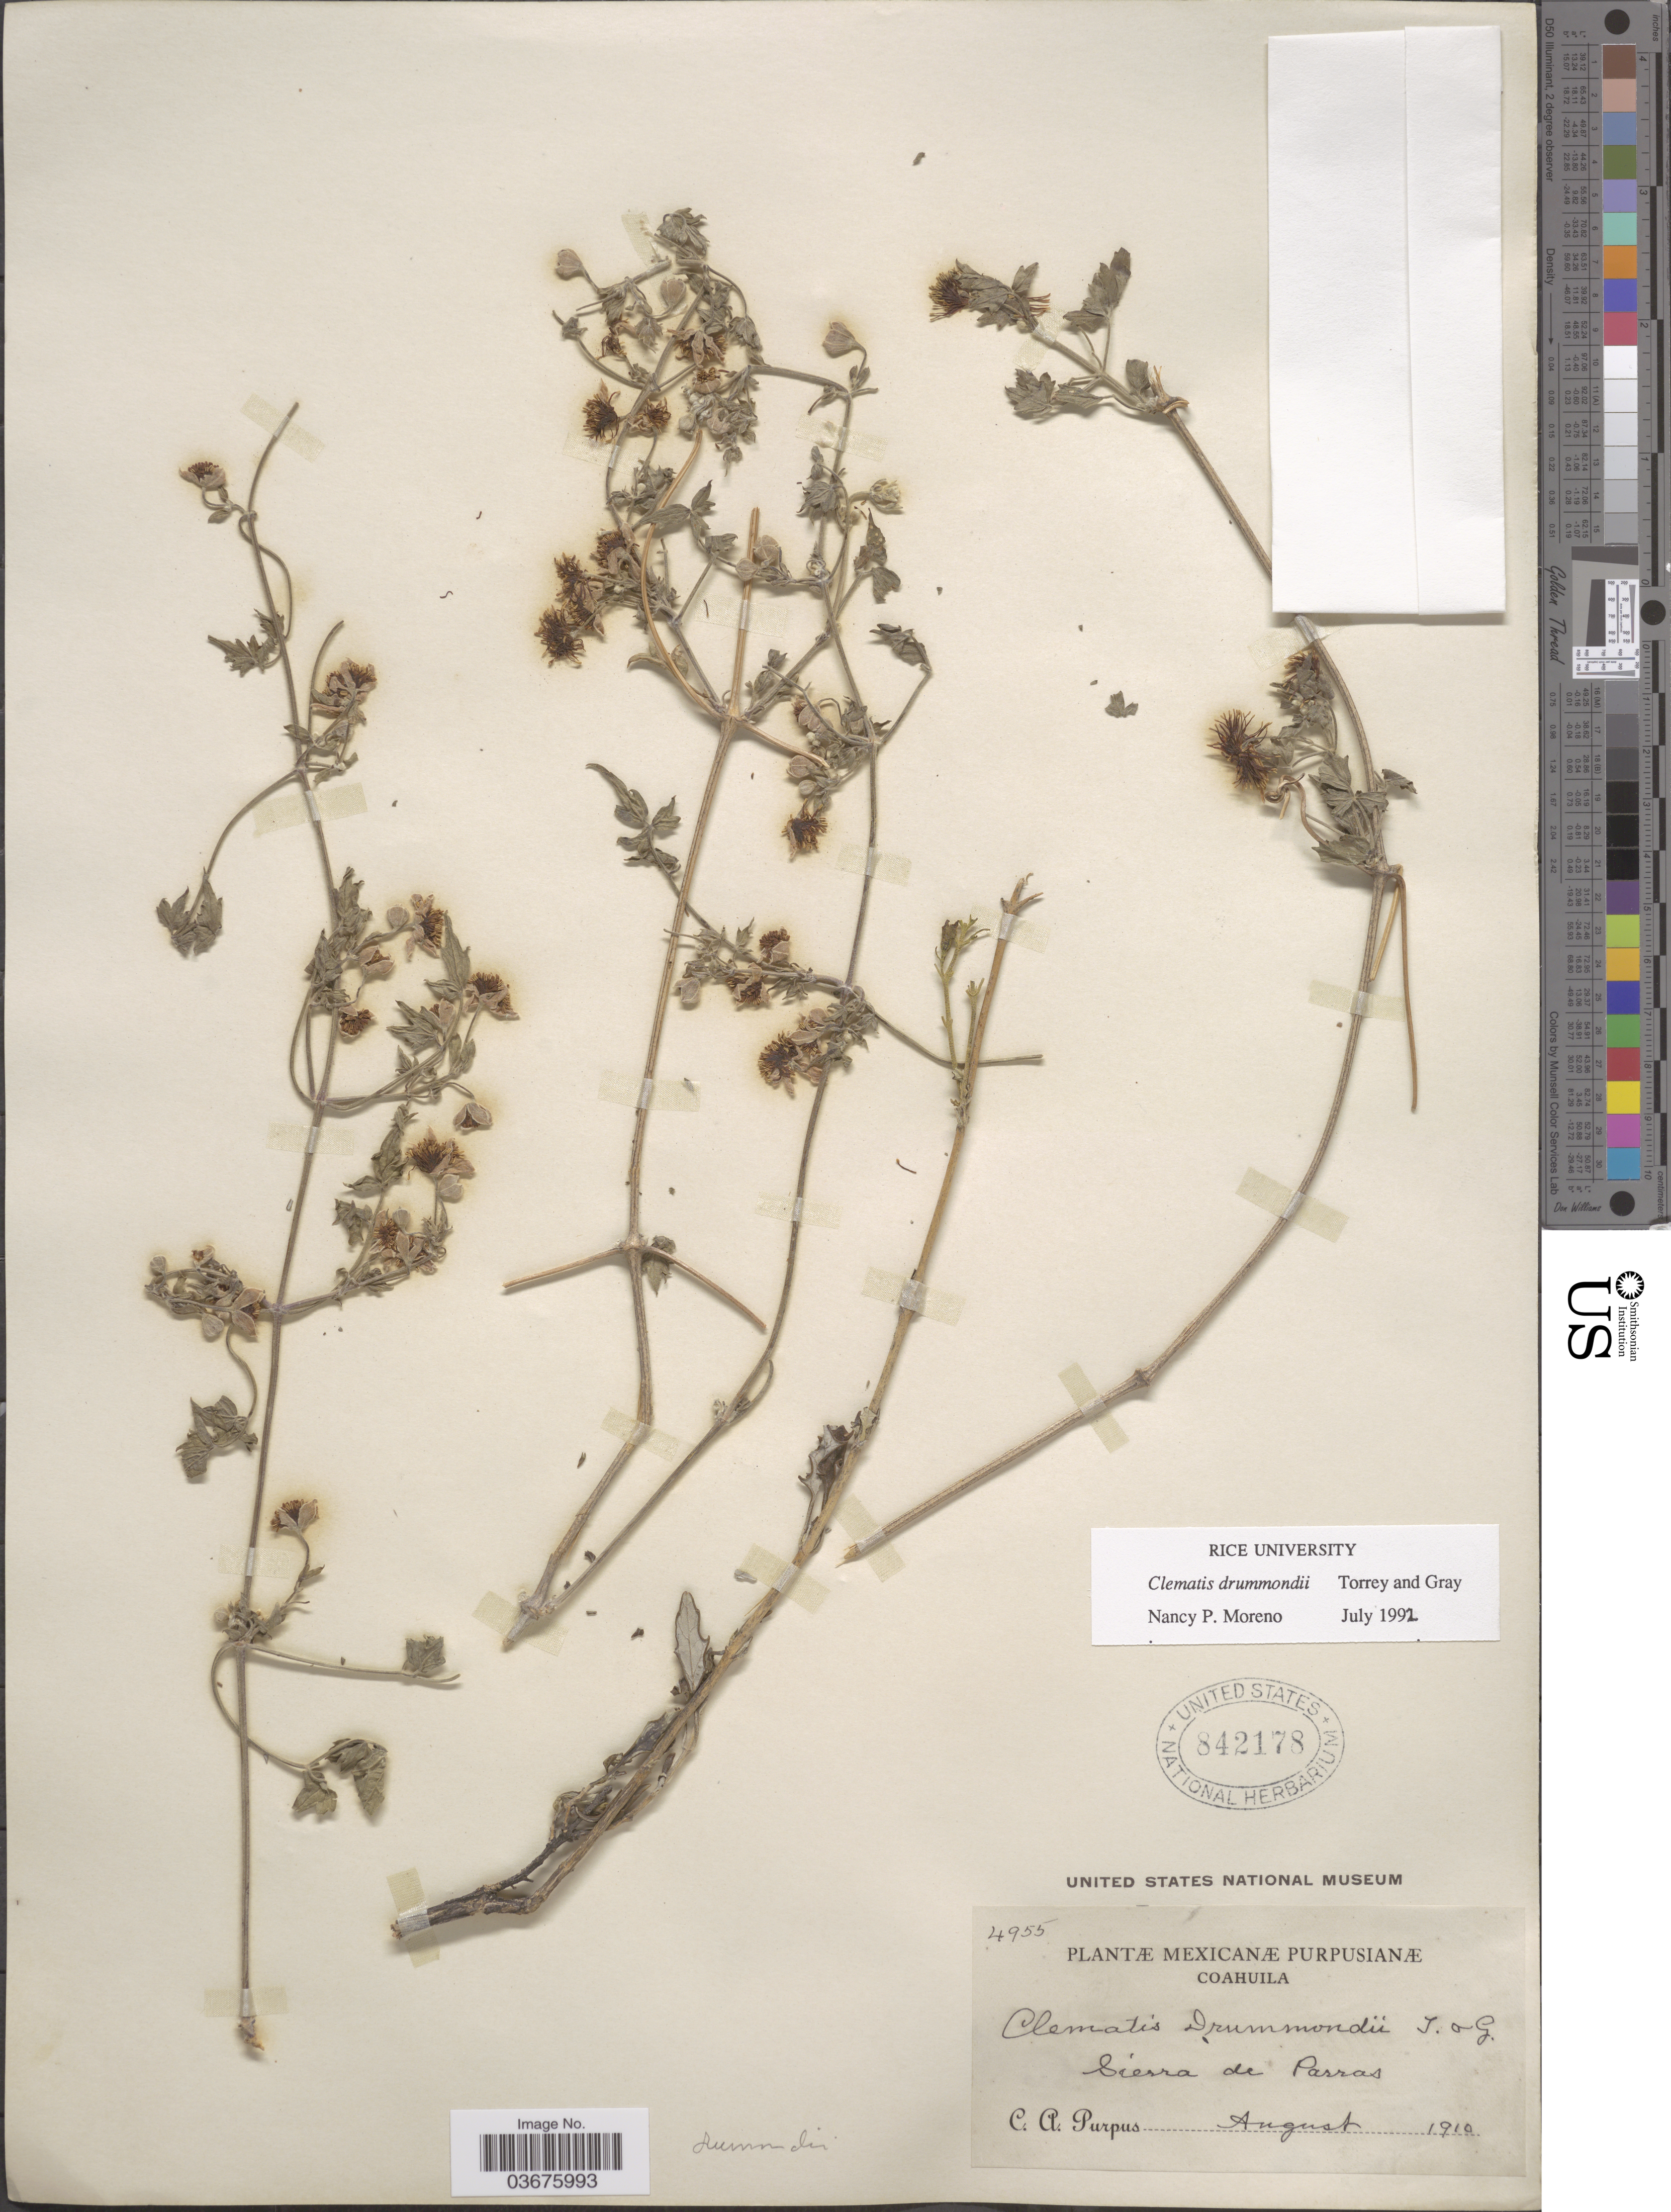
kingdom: Plantae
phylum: Tracheophyta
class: Magnoliopsida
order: Ranunculales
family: Ranunculaceae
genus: Clematis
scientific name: Clematis drummondii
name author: Torr. & A. Gray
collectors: C. A. Purpus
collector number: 4955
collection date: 1910-08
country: Mexico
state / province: Coahuila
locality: Sierra de Parras.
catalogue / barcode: US 842178